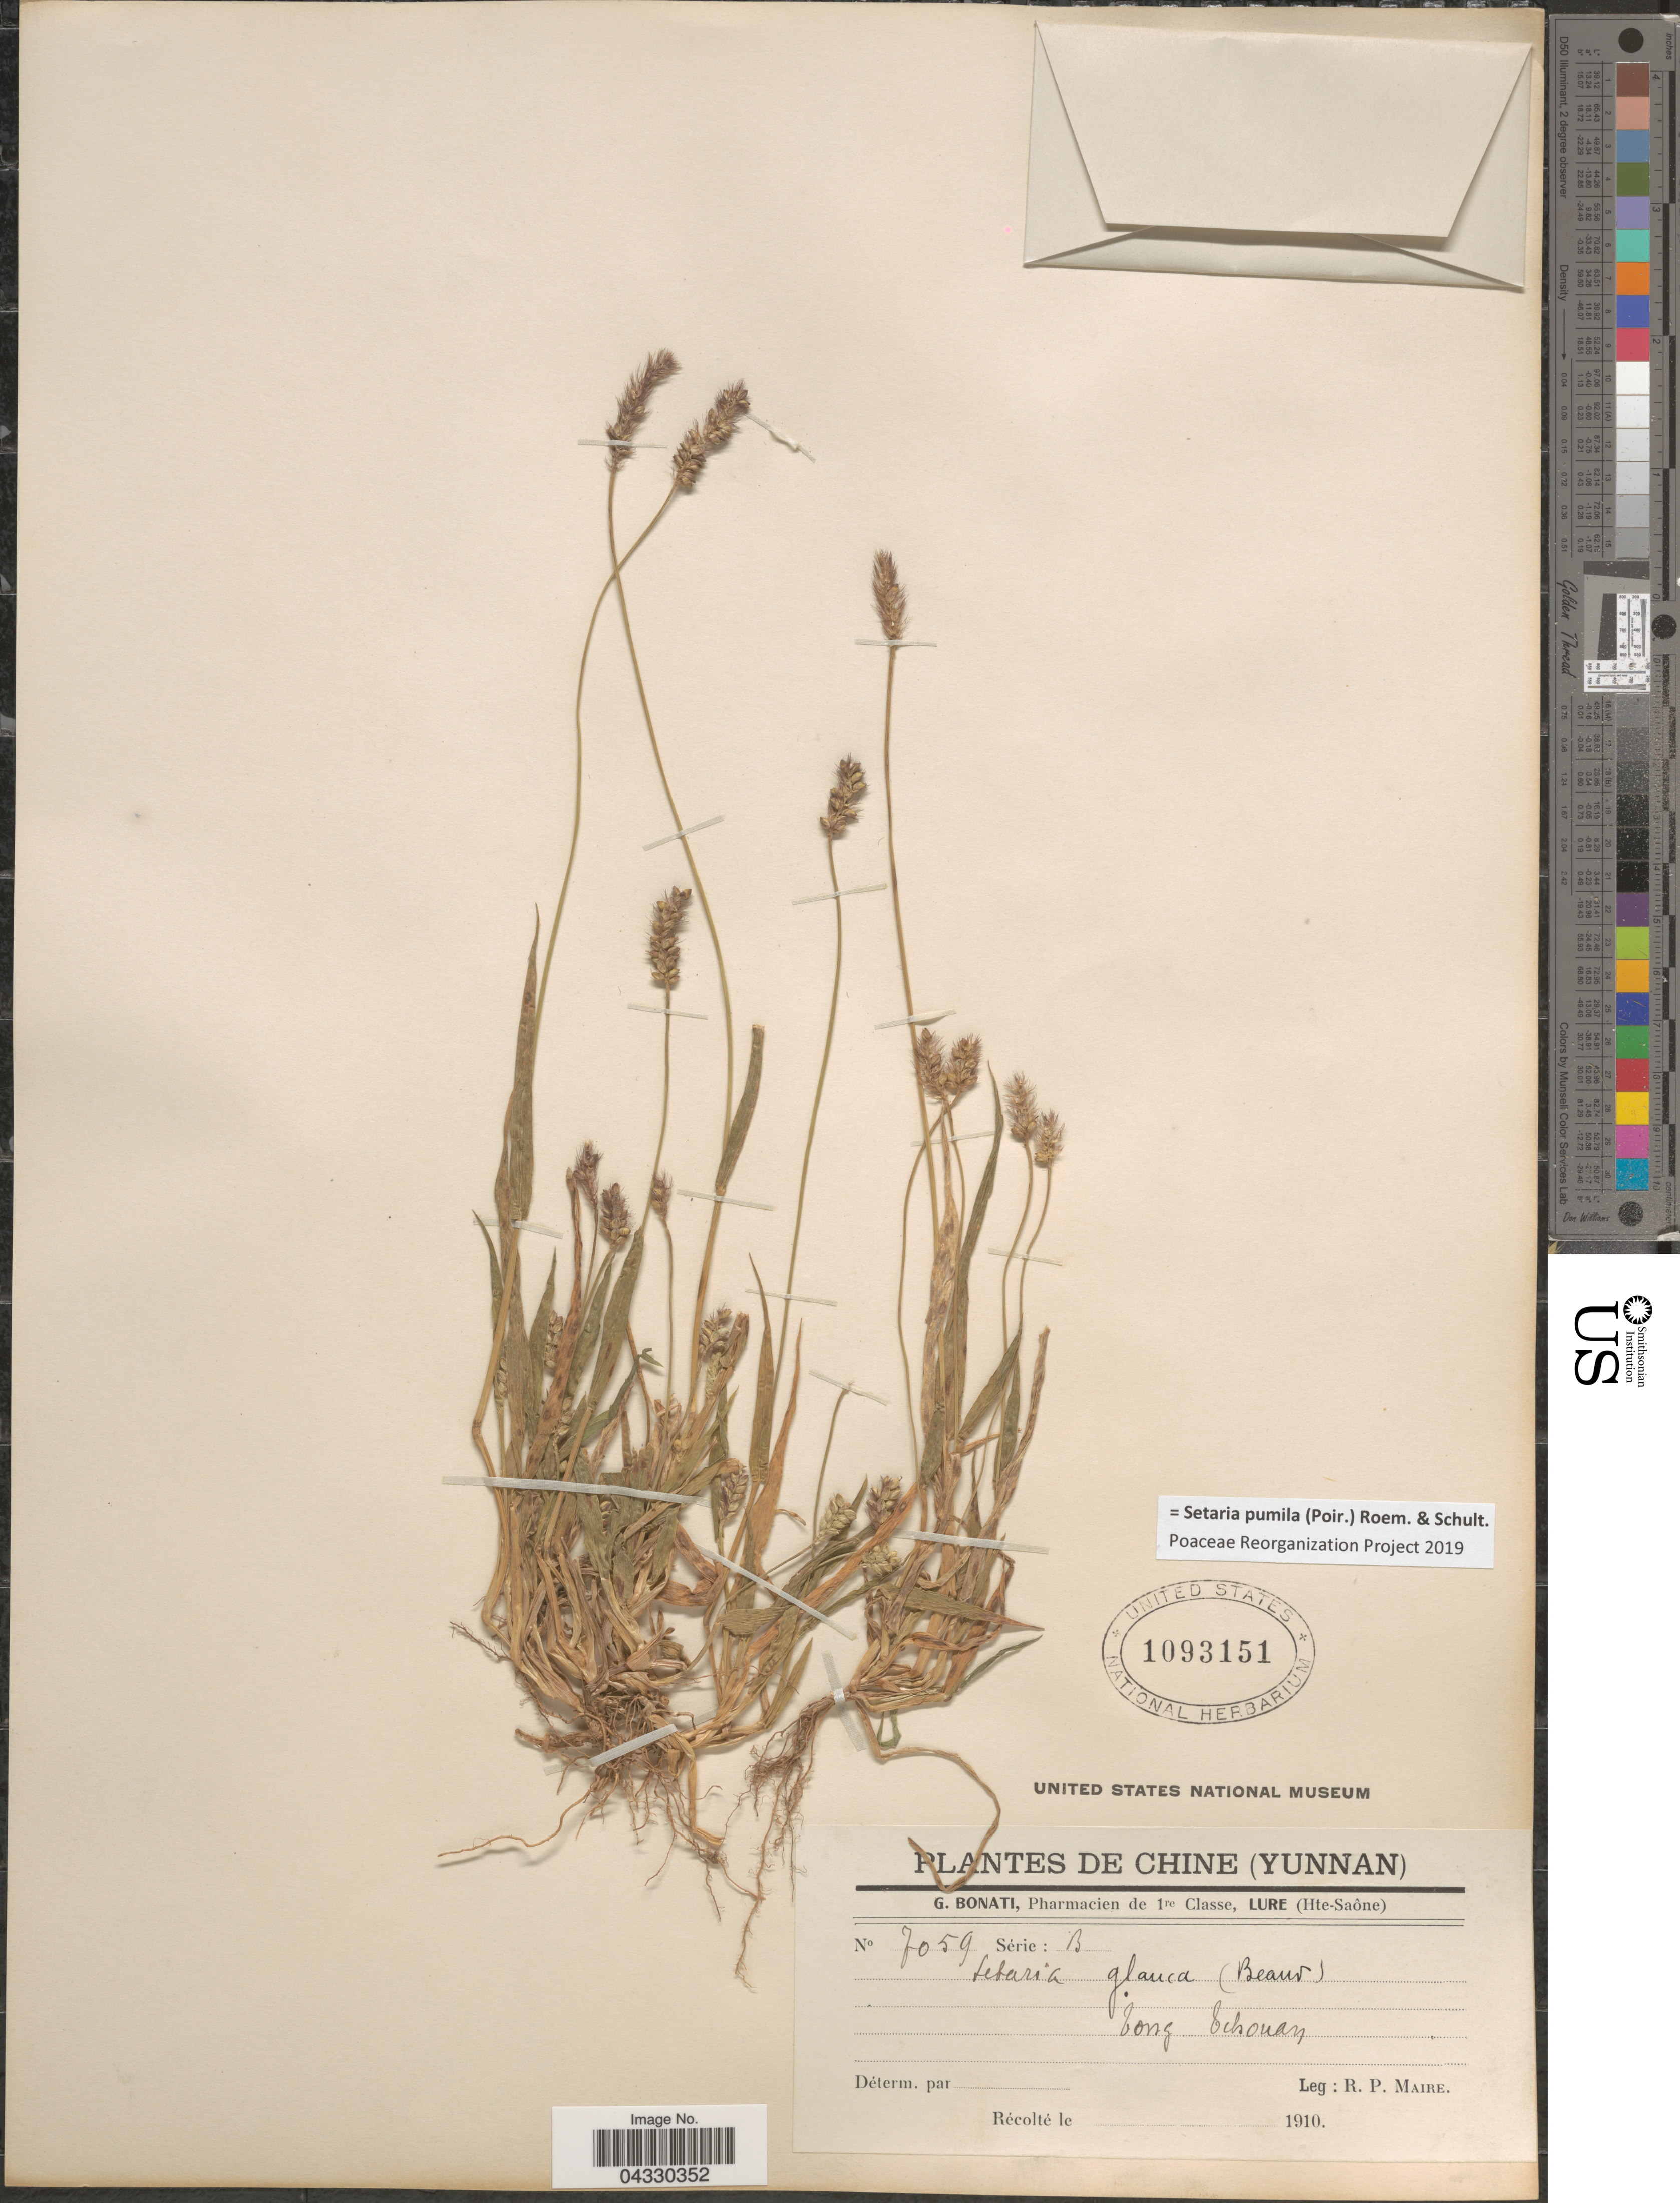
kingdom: Plantae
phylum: Tracheophyta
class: Liliopsida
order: Poales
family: Poaceae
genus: Setaria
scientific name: Setaria pumila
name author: (Poir.) Roem. & Schult.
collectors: R.-P. Maire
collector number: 7059B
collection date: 1910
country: China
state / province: Yunnan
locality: Tong Tchouan.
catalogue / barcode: US 1093151